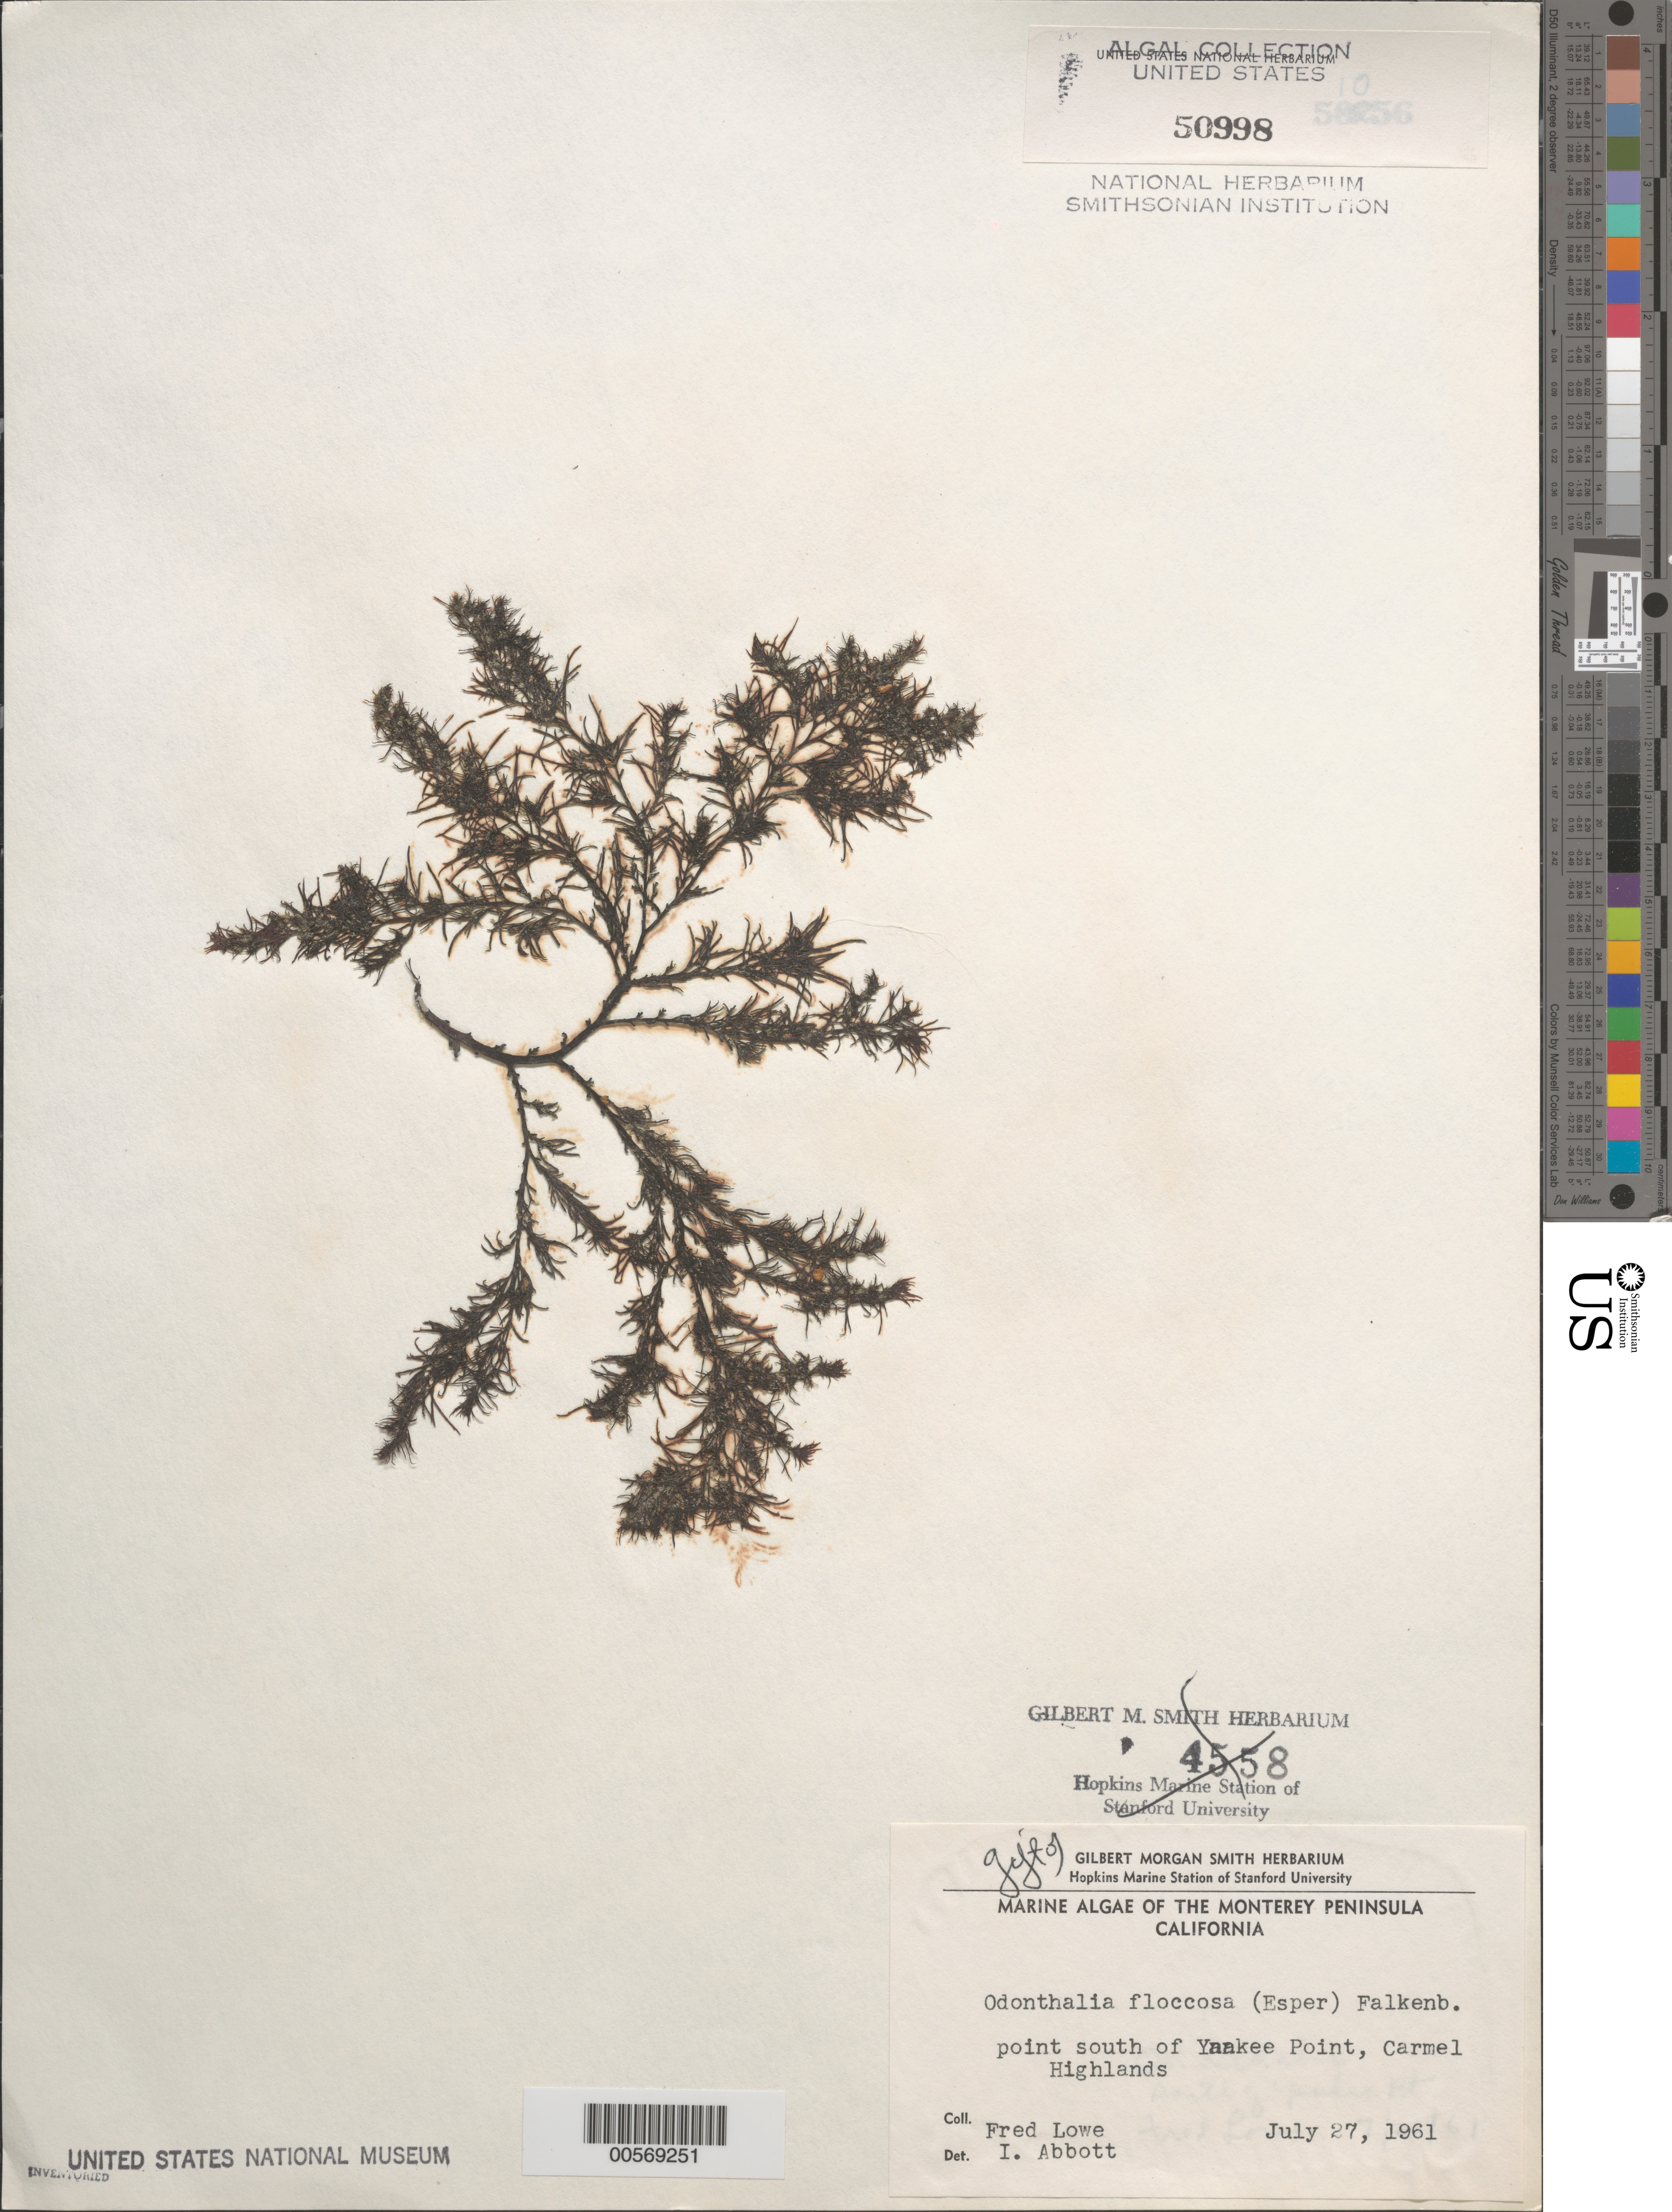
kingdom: Plantae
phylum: Rhodophyta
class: Florideophyceae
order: Ceramiales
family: Rhodomelaceae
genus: Odonthalia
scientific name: Odonthalia floccosa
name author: (Esper) Falkenb.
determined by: Abbott, Isabella A.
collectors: F. Lowe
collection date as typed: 27 Jul 1961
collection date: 1961-07-27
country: United States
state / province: California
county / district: Monterey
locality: Carmel Highlands, point south of Yankee Point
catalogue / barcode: US 50998